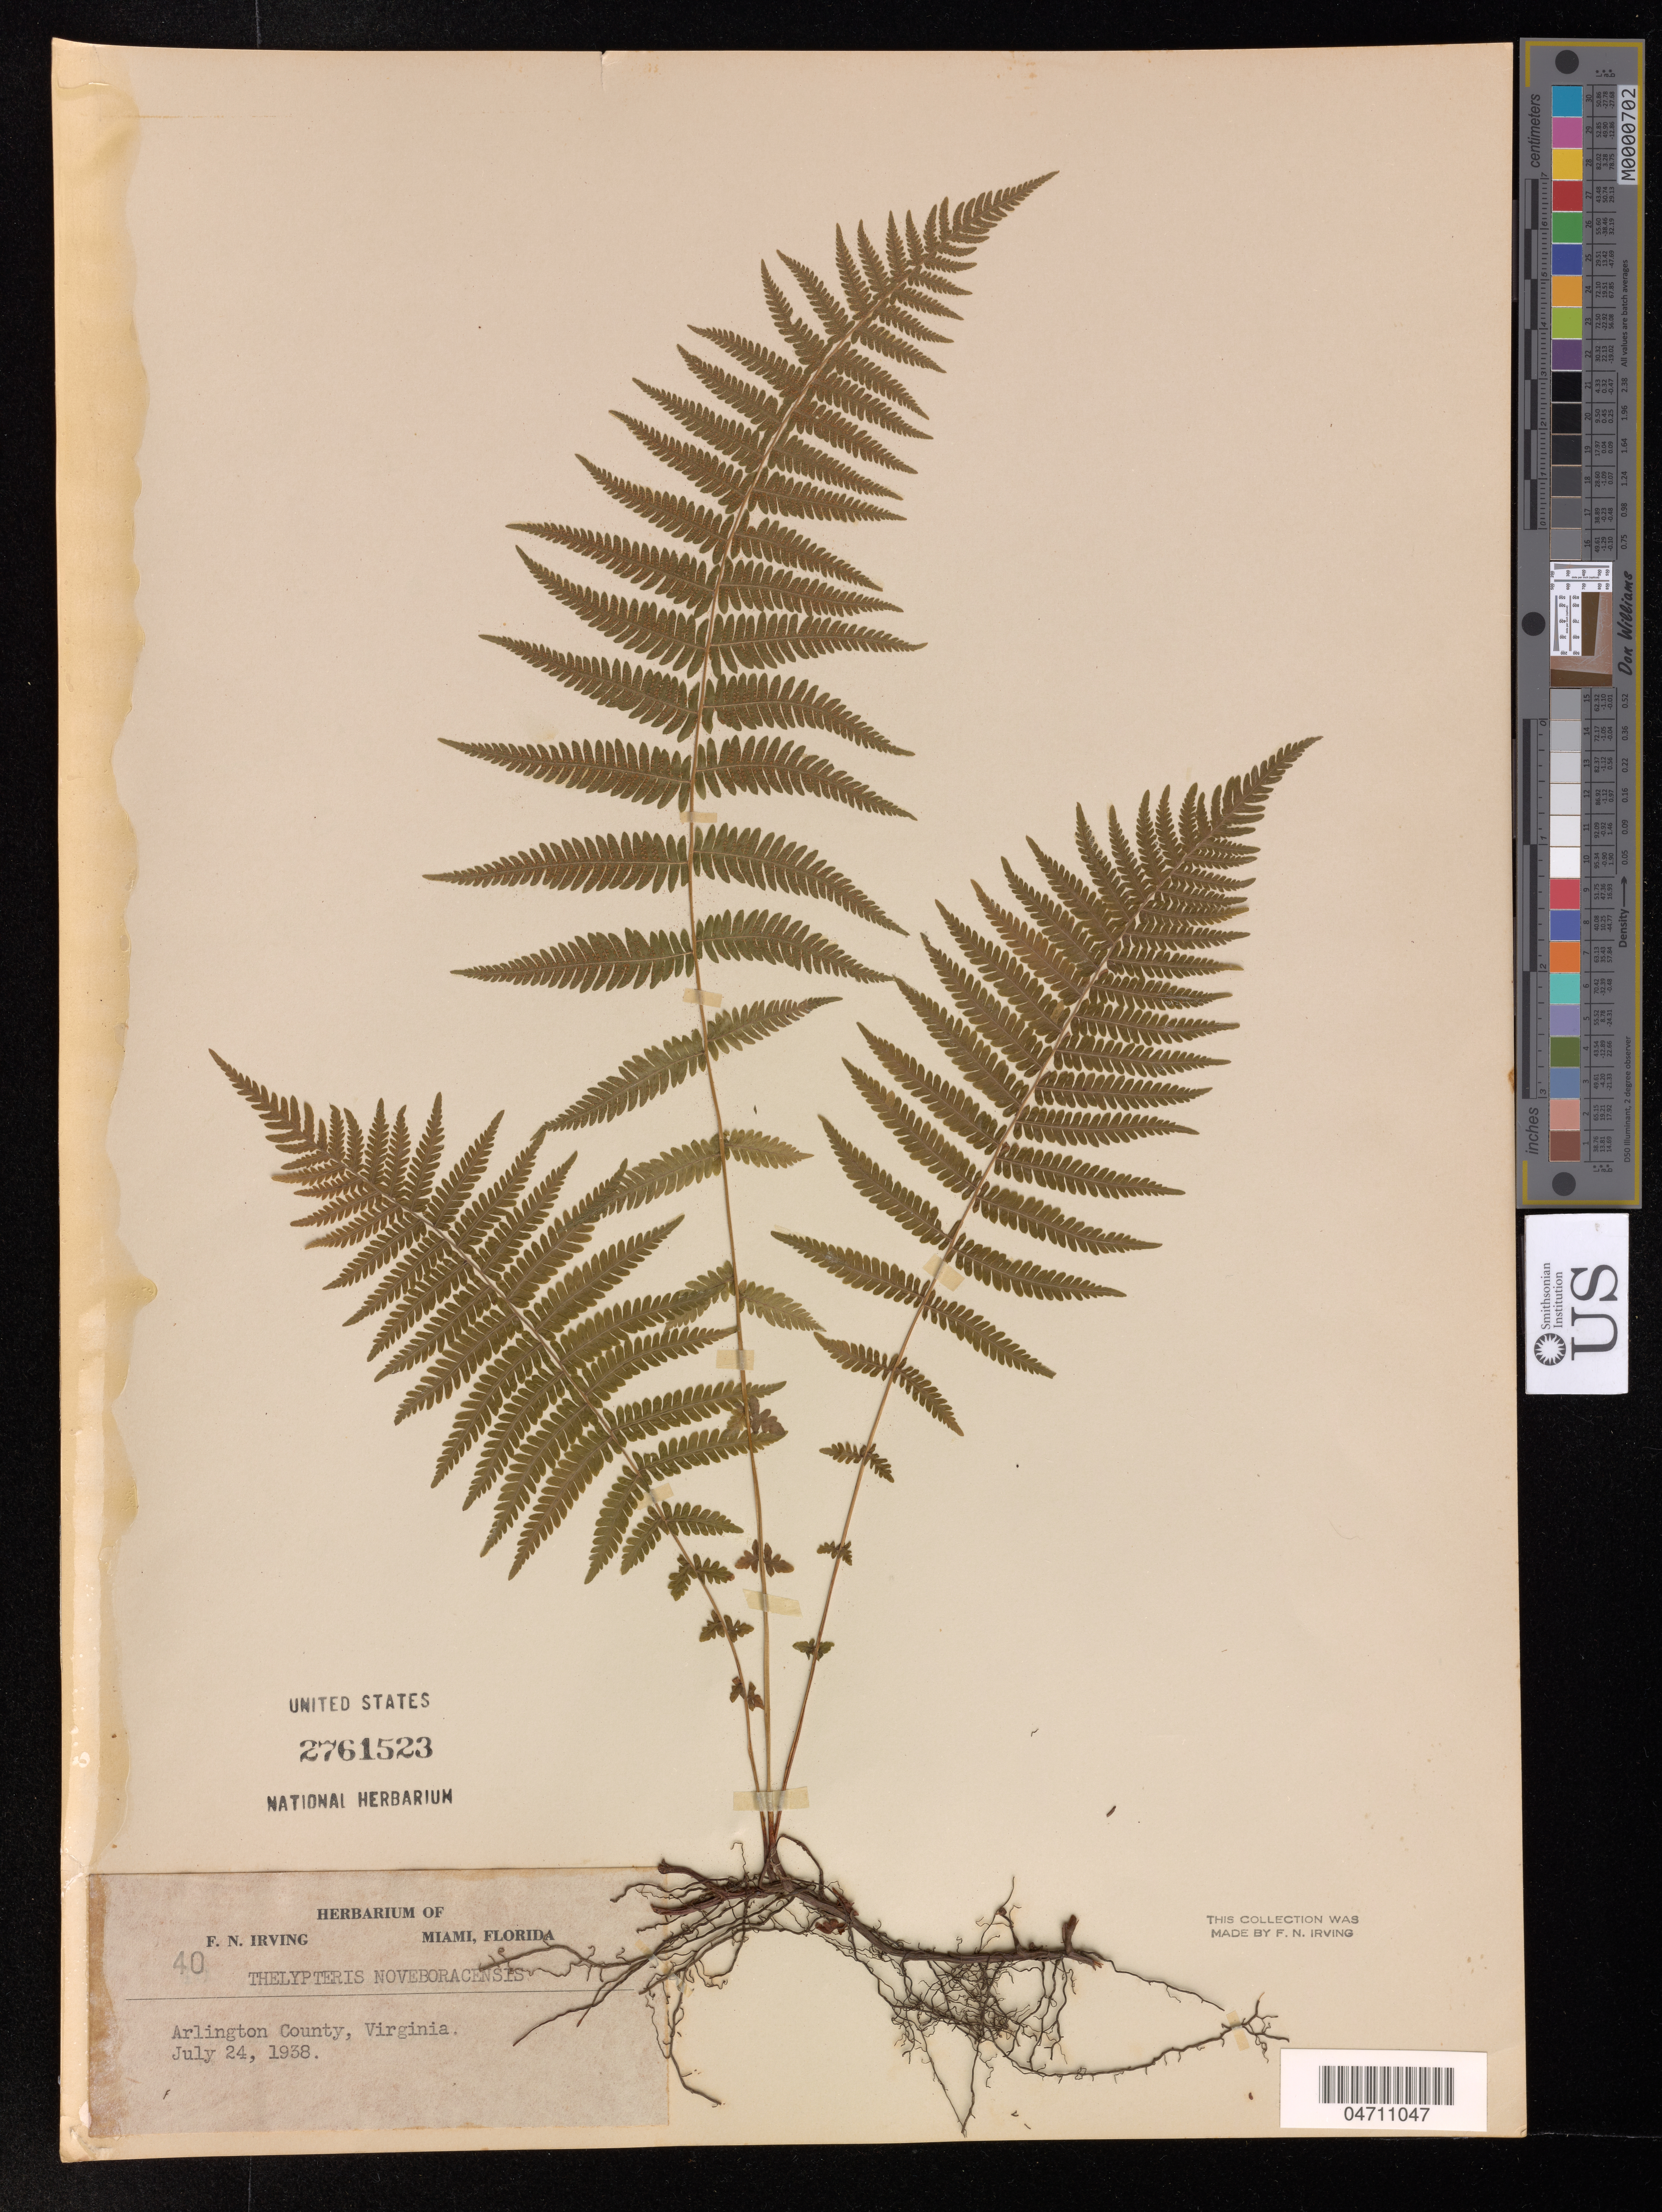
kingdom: Plantae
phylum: Tracheophyta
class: Polypodiopsida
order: Polypodiales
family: Thelypteridaceae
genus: Thelypteris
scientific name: Thelypteris noveboracensis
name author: (L.) Nieuwl.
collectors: F. Irving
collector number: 40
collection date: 1938-07-24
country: United States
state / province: Virginia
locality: Arlington County.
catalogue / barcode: US 2761523